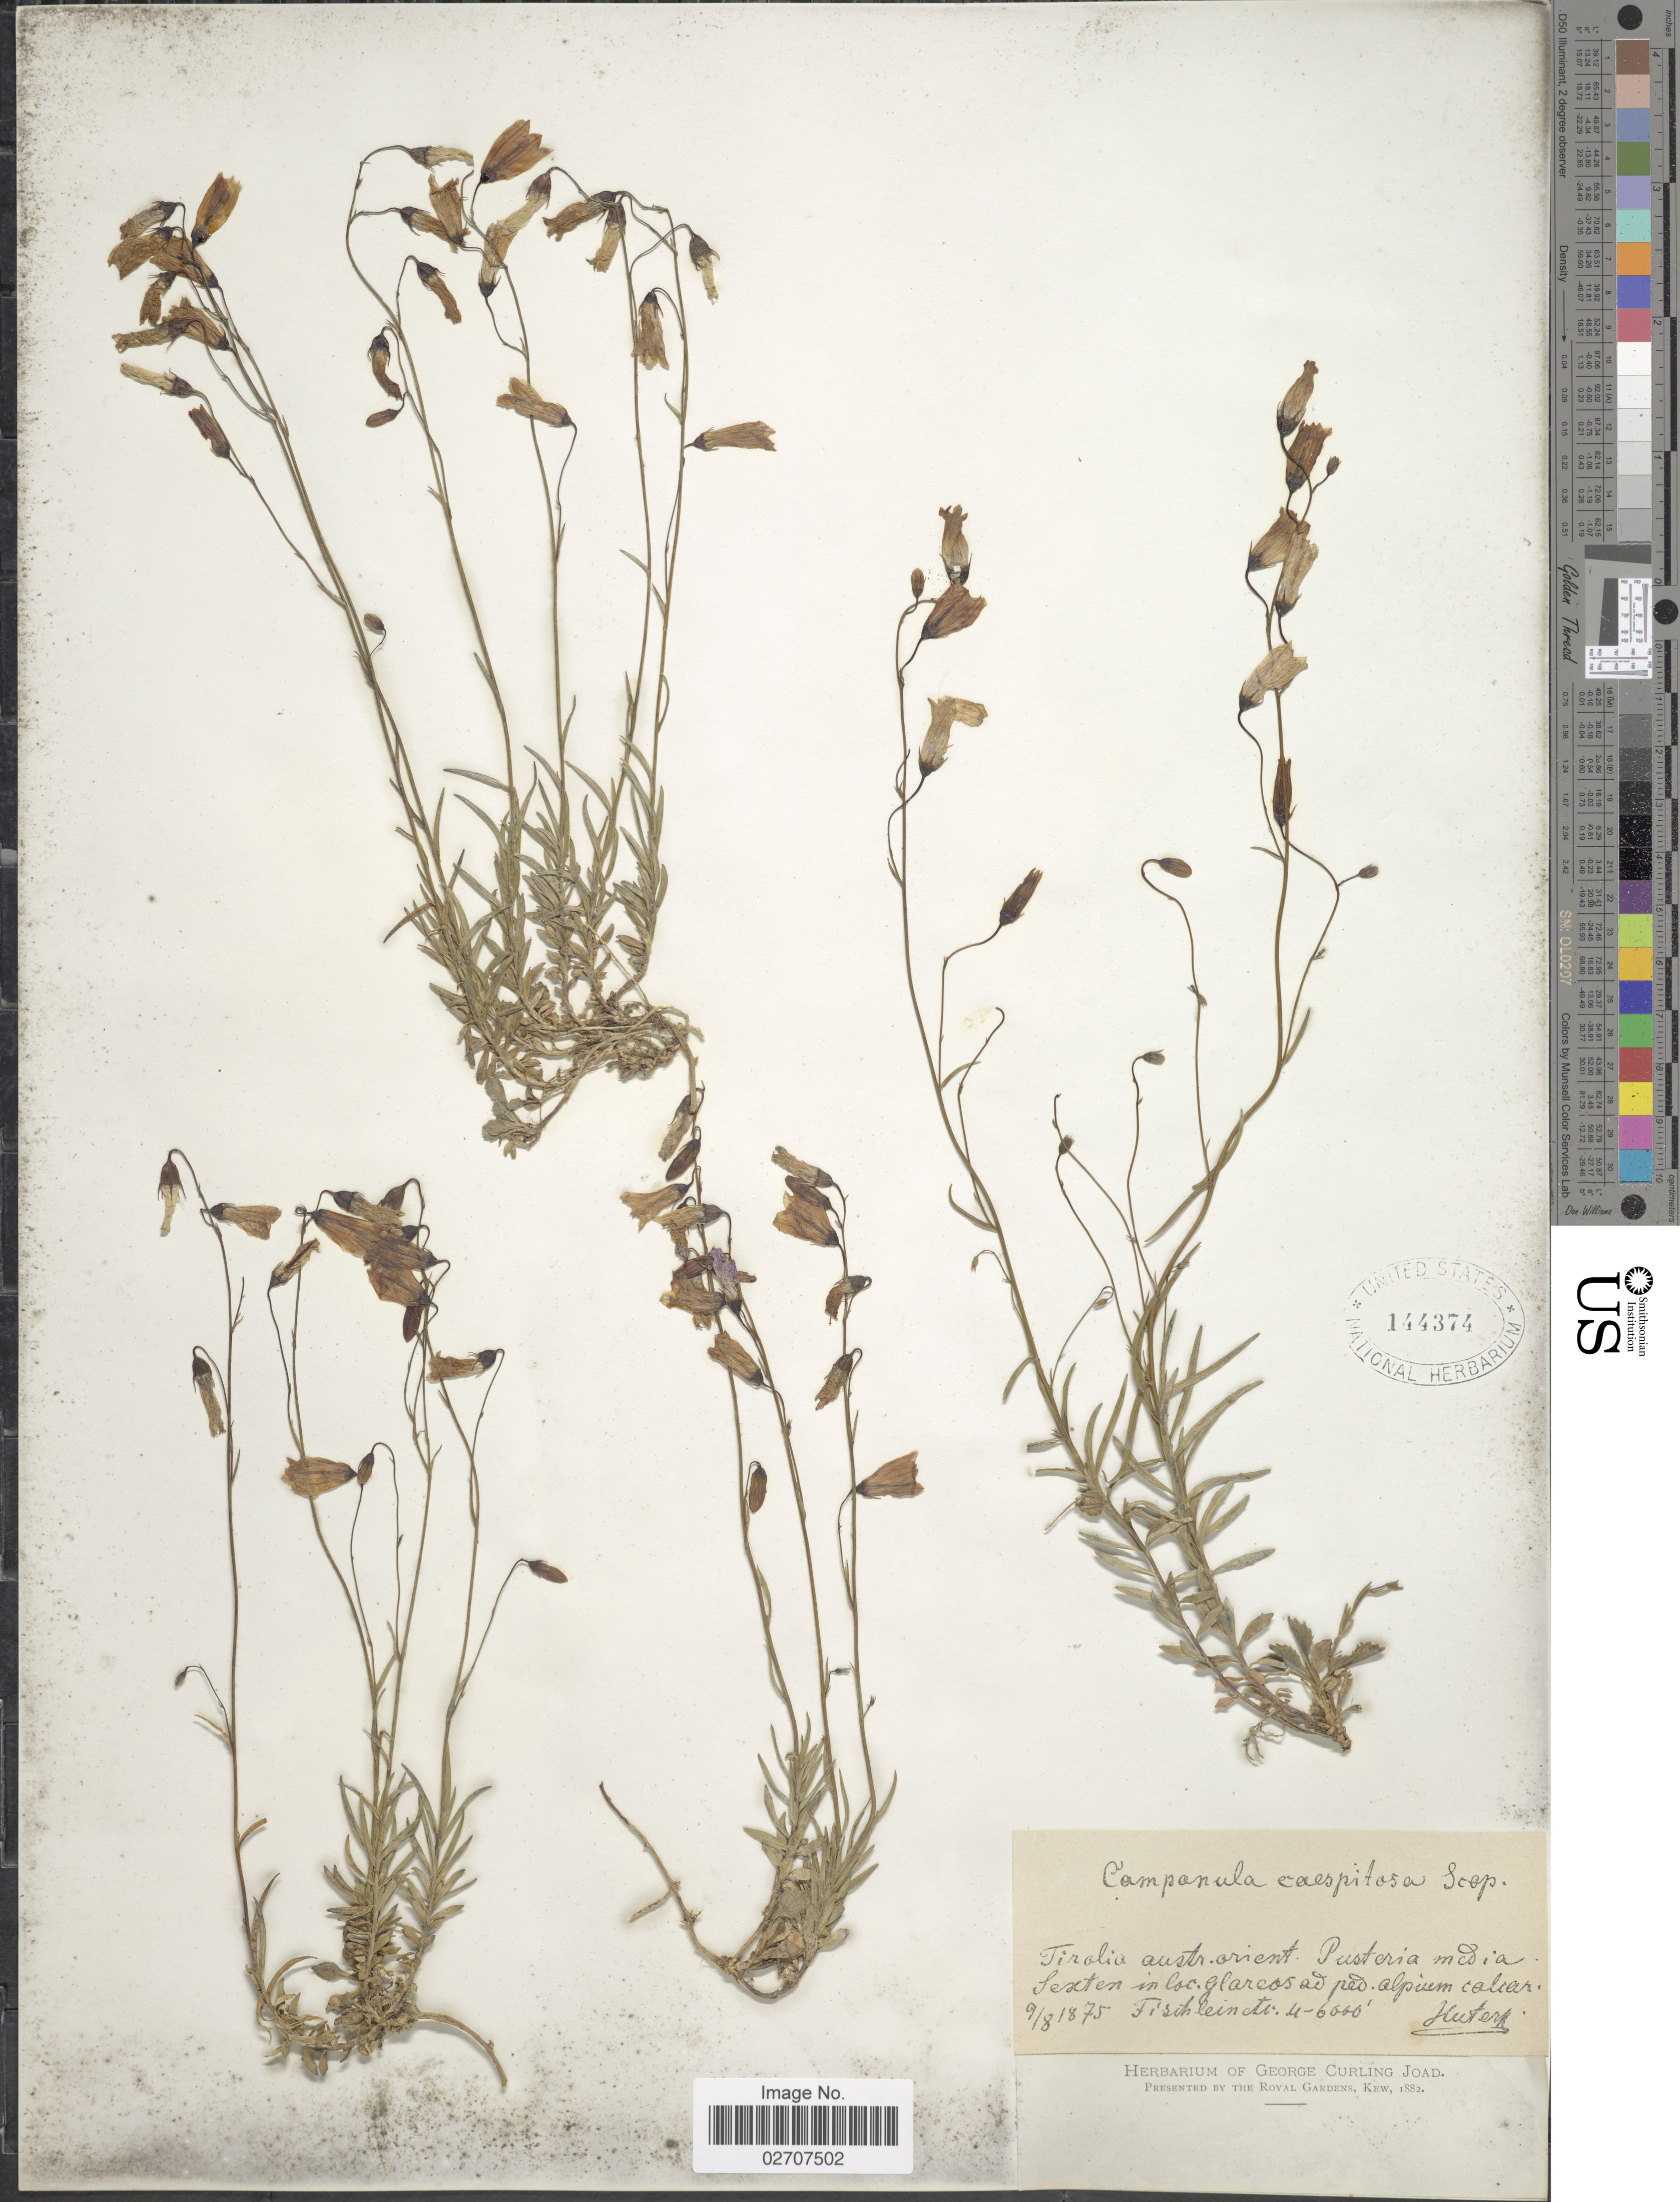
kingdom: Plantae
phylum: Tracheophyta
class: Magnoliopsida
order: Asterales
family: Campanulaceae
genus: Campanula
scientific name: Campanula cespitosa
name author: Scop.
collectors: -. Huter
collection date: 1875-08-09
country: Italy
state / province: Trentino-Alto Adige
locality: Tirolia austr. orient. Pusteria media. Sexten. Fischleintal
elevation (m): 1219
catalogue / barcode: US 144374